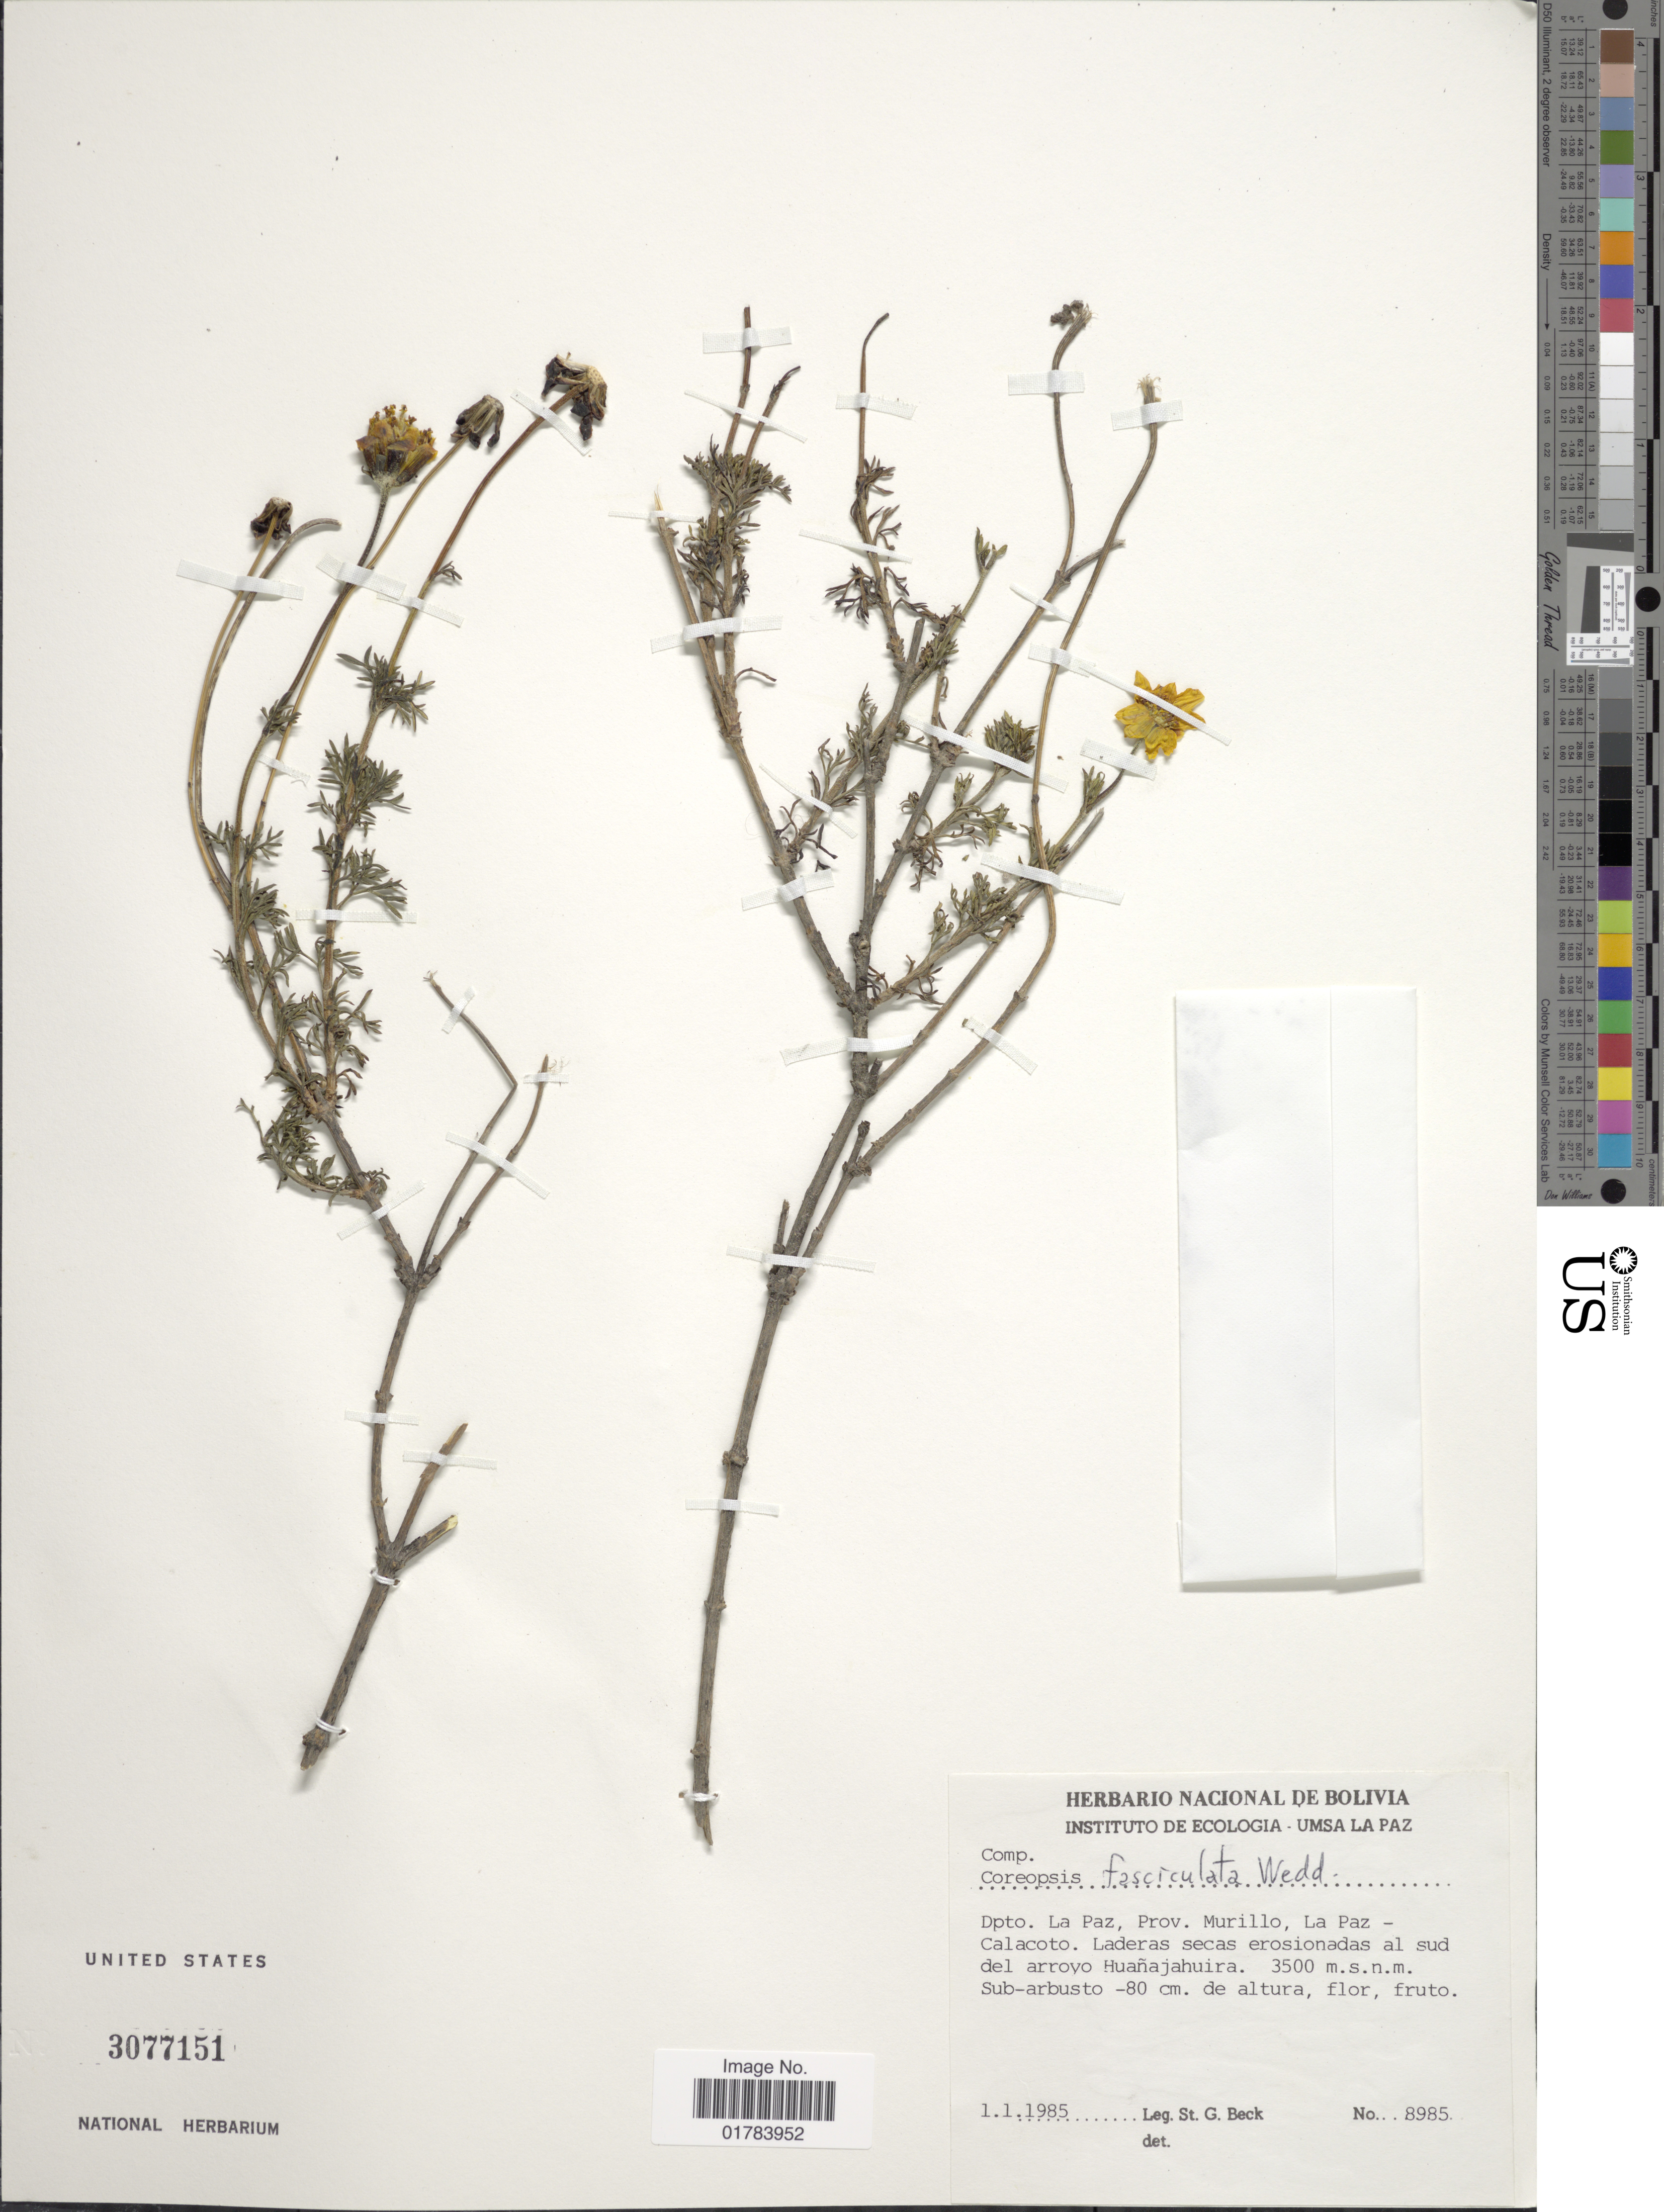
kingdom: Plantae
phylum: Tracheophyta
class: Magnoliopsida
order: Asterales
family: Asteraceae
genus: Coreopsis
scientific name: Coreopsis pickeringii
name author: A. Gray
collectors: S. G. Beck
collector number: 8985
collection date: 1985-01-01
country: Bolivia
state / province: La Paz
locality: Prov. Murillo, La Paz - Calacoto. Laderas secas erosionadas al sud del arroyo Huanajahuira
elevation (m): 3500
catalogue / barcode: US 3077151